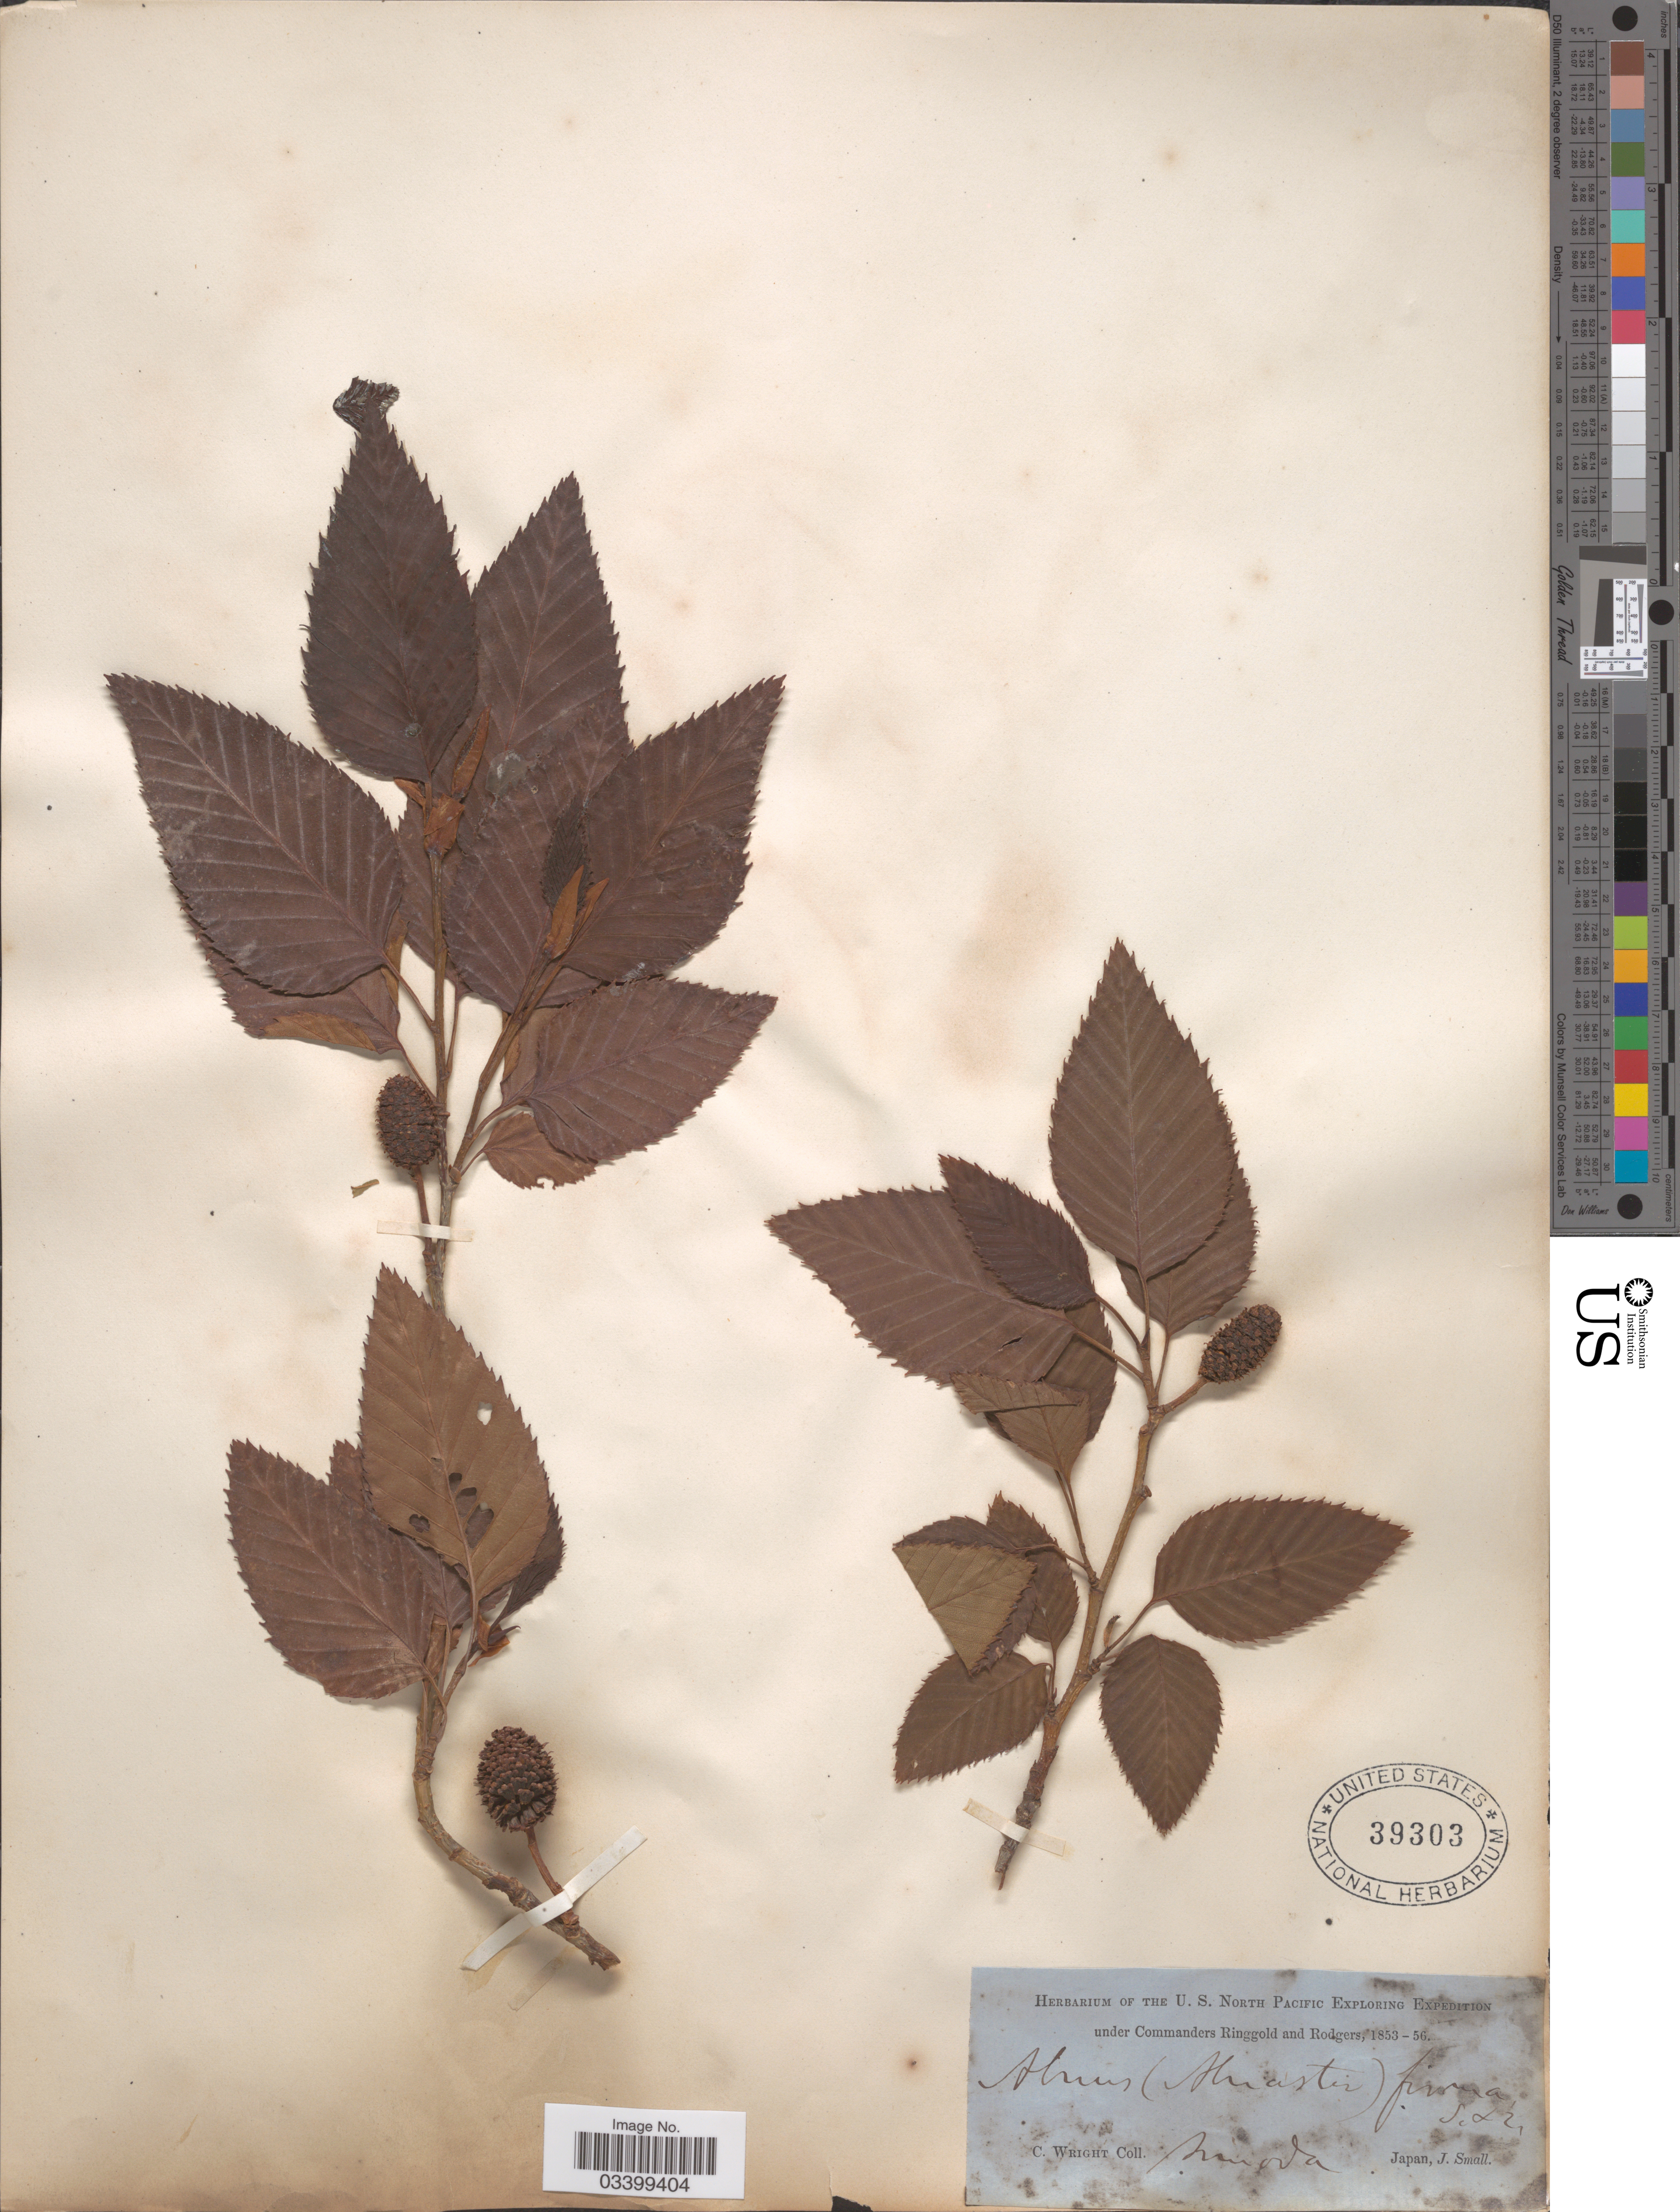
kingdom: Plantae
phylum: Tracheophyta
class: Magnoliopsida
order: Fagales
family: Betulaceae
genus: Alnus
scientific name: Alnus firma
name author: Siebold & Zucc.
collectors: C. Wright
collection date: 1853/1856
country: Japan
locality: Shimoda.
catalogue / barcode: US 39303